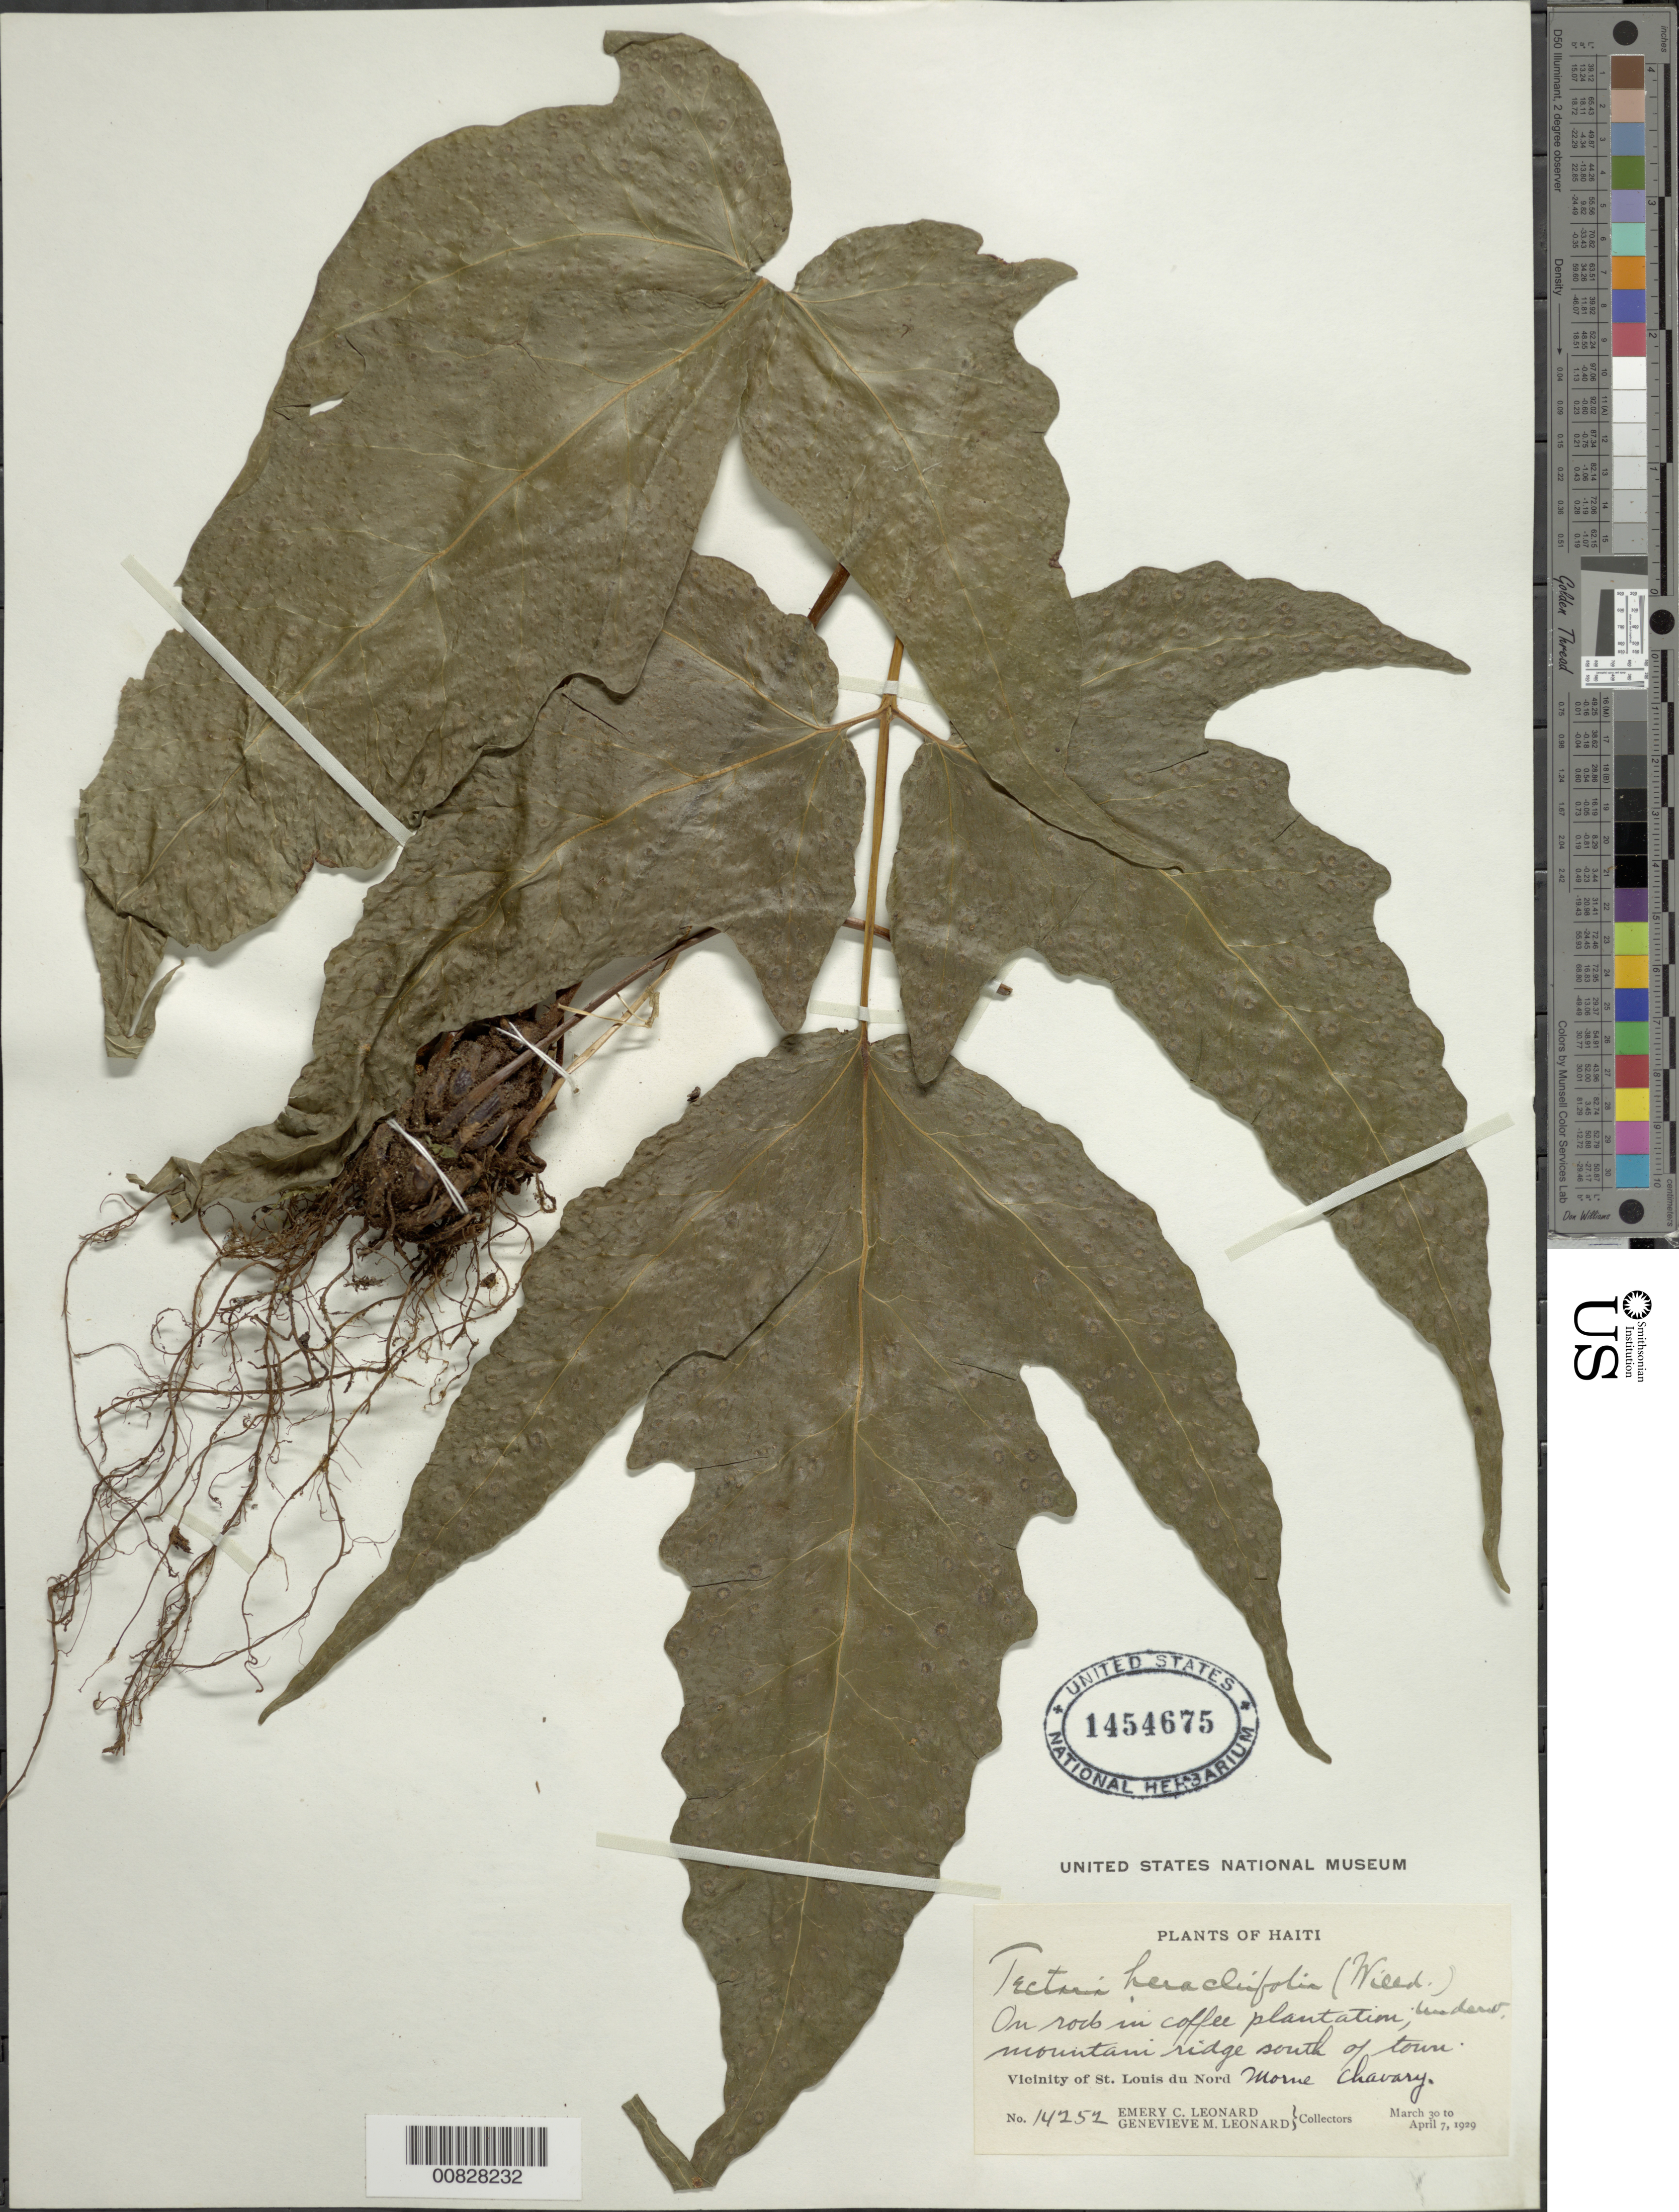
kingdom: Plantae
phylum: Tracheophyta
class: Polypodiopsida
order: Polypodiales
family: Tectariaceae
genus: Tectaria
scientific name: Tectaria heracleifolia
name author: (Willd.) Underw.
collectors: E. C. Leonard & G. M. Leonard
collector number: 14252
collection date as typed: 30 Mar 1929 to 07 Apr 1929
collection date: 1929-03-30/1929-04-07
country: Haiti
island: Hispaniola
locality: St. Louis du Nord, S of town, Morne Chavary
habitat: On rock in coffee plantation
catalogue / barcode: US 1454675